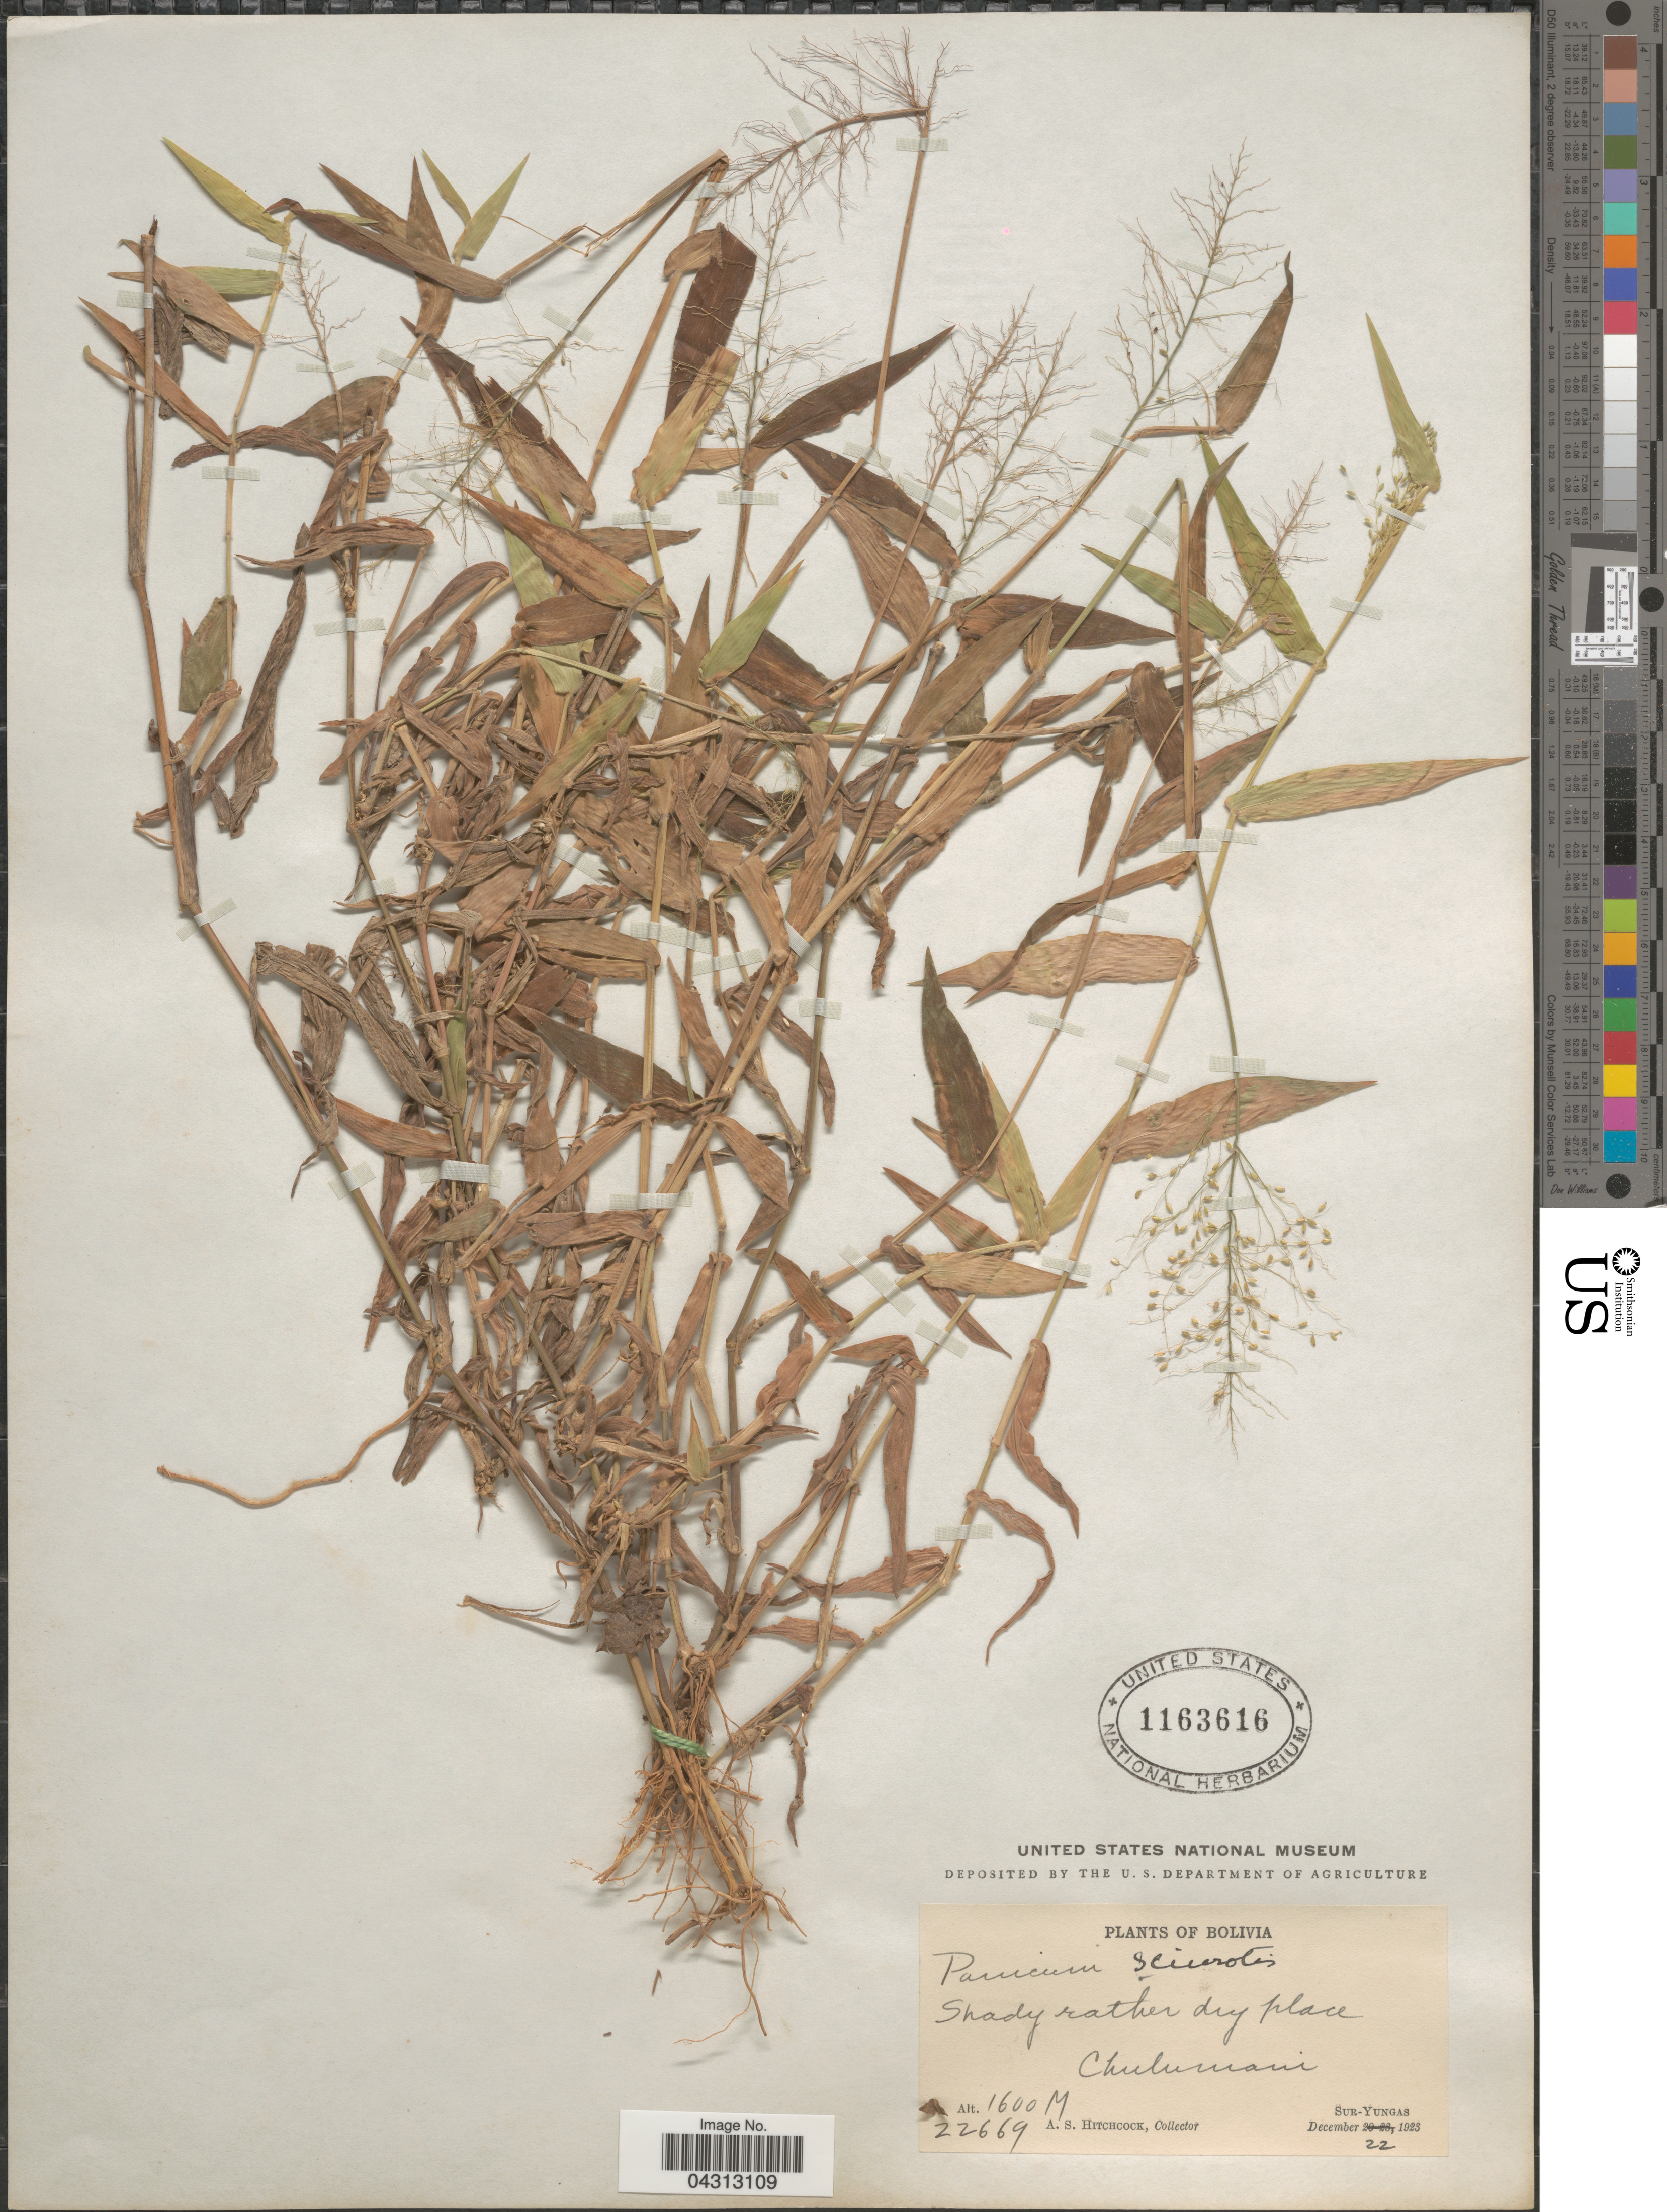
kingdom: Plantae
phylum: Tracheophyta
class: Liliopsida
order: Poales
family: Poaceae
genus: Dichanthelium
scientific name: Dichanthelium sciurotoides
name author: (Zuloaga & Morrone) Davidse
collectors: A. S. Hitchcock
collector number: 22669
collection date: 1923-12-22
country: Bolivia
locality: Chulumani. Sur-Yungas.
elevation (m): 1600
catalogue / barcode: US 1163616